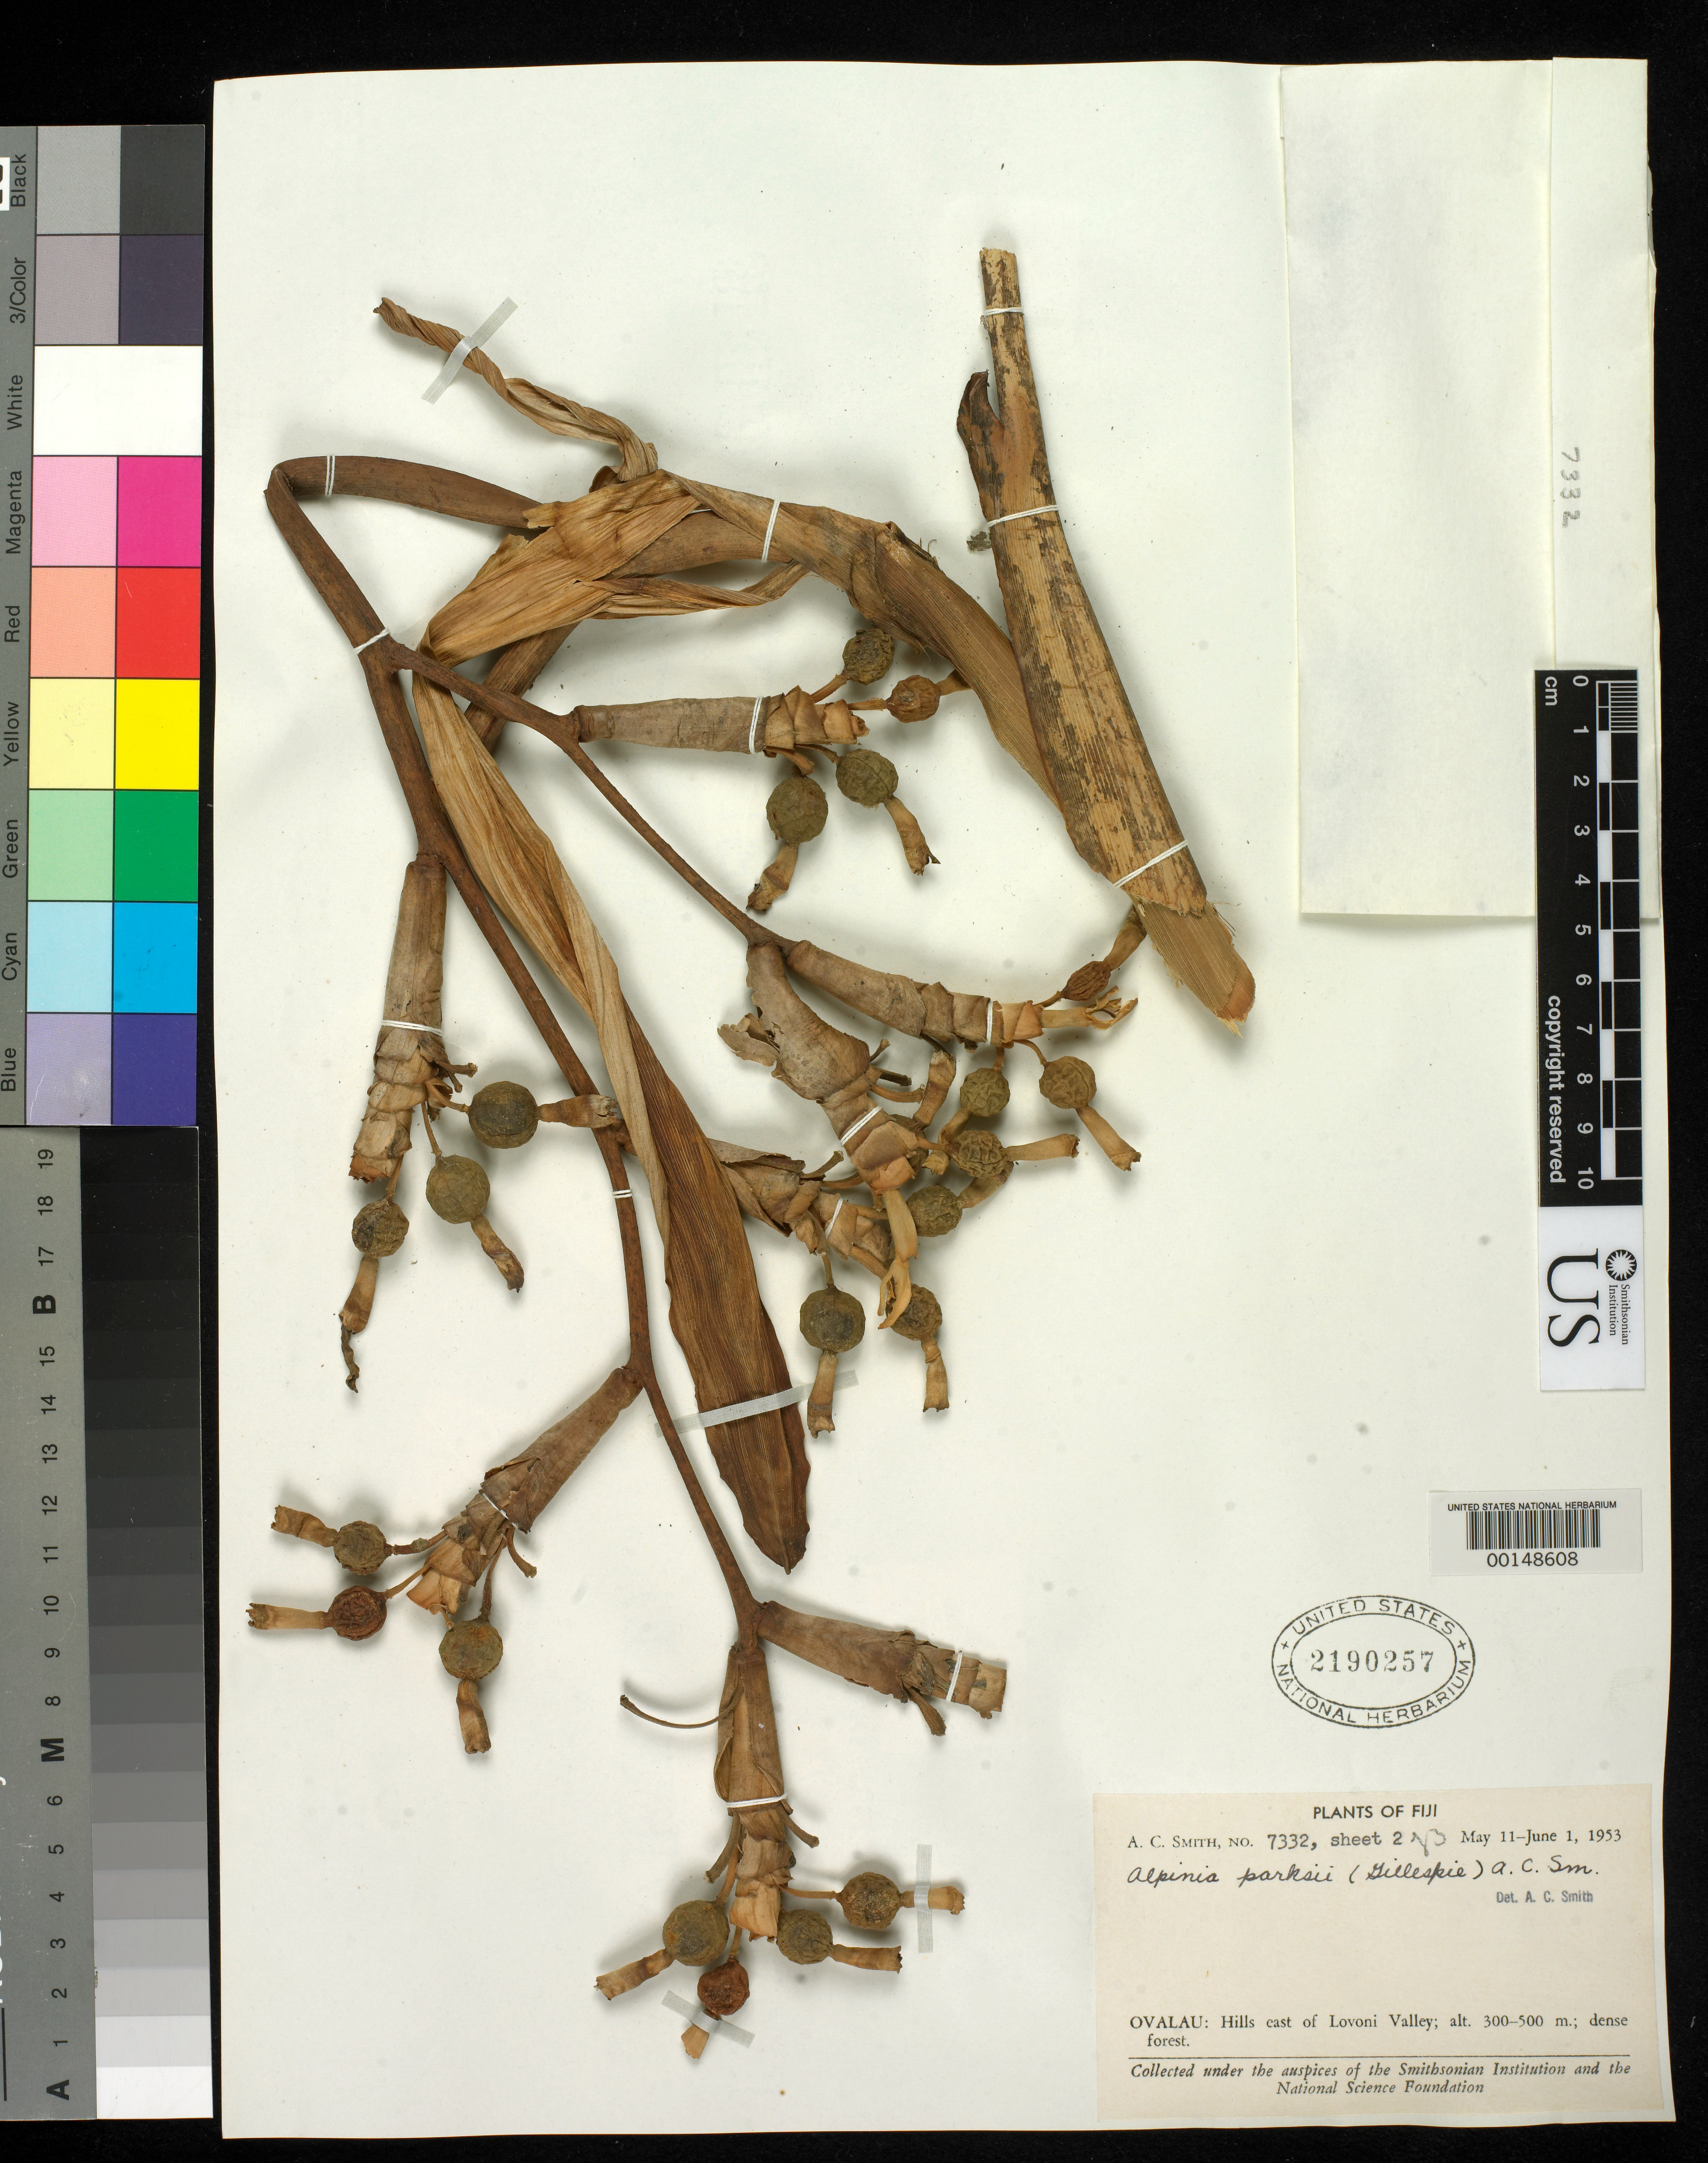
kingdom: Plantae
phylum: Tracheophyta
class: Liliopsida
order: Zingiberales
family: Zingiberaceae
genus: Alpinia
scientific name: Alpinia parksii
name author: (Gillespie) A.C. Sm.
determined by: Smith, A. C.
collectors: A. C. Smith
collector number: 7332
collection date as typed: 11 May 1953 to 01 Jun 1953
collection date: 1953-05-11/1953-06-01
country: Fiji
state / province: Eastern Division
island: Ovalau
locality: Ovalau, hills E of Lovoni Valley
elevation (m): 300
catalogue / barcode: US 2190257